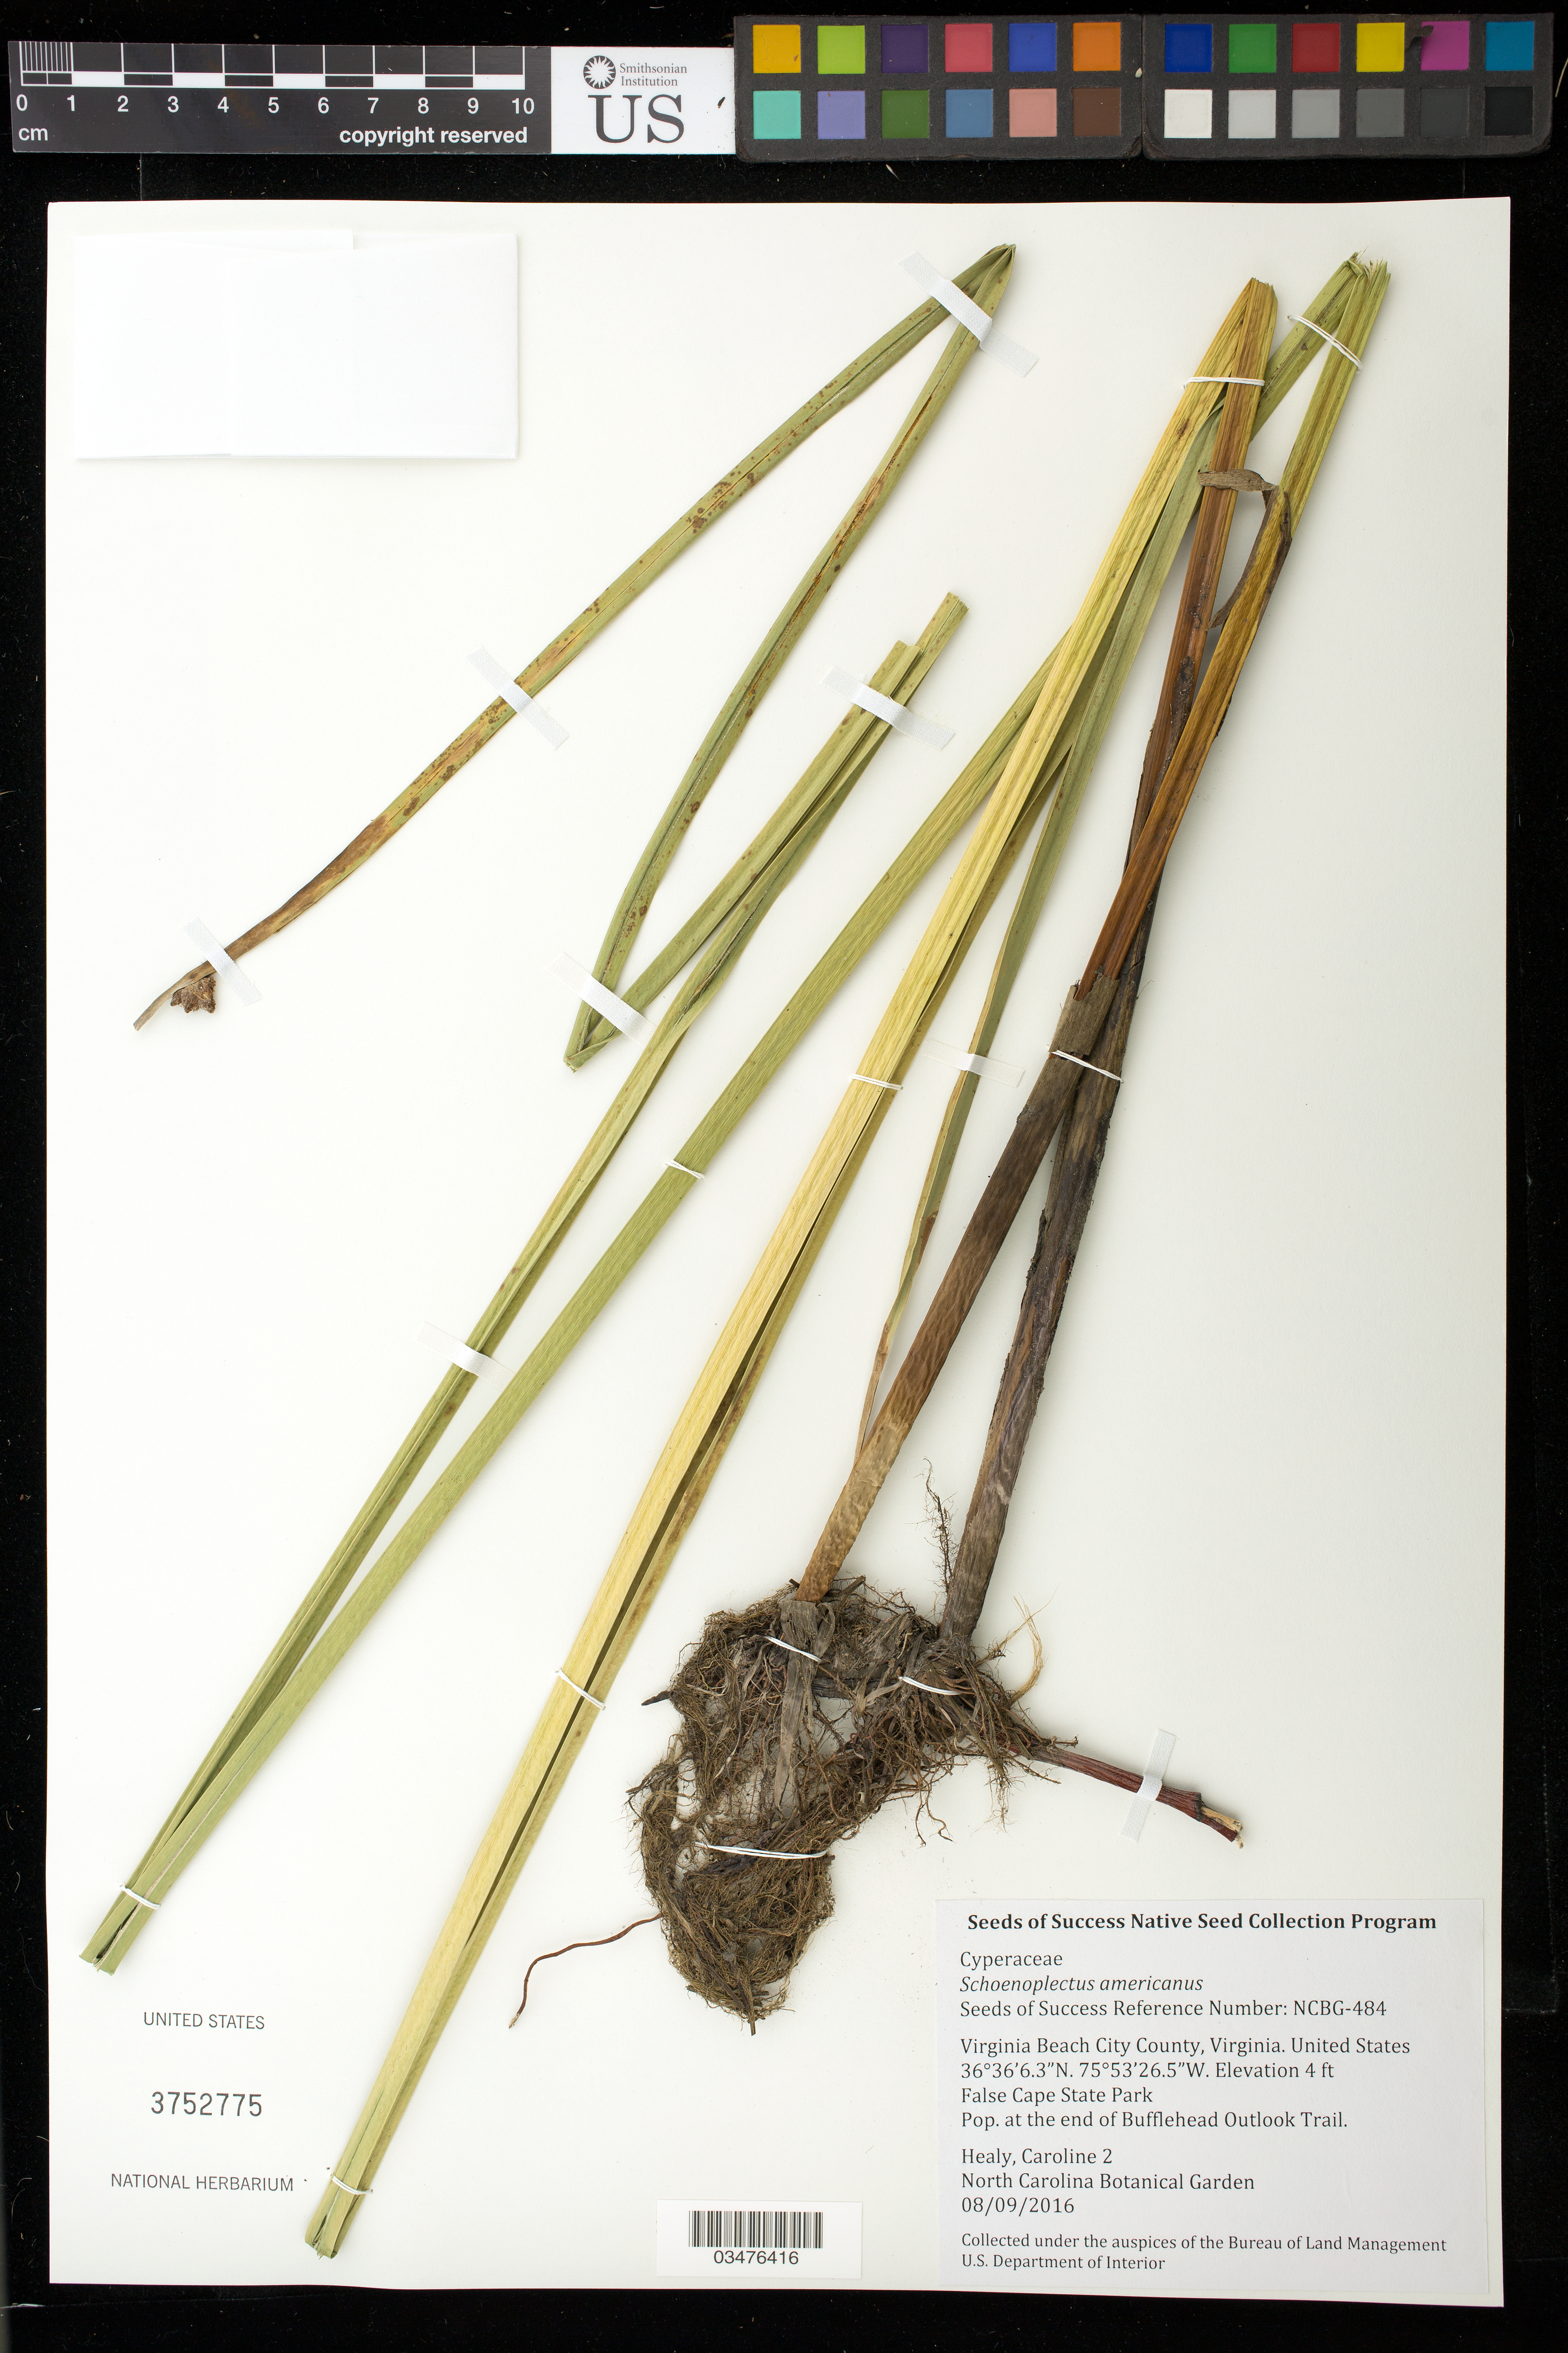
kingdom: Plantae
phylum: Tracheophyta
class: Liliopsida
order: Poales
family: Cyperaceae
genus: Schoenoplectus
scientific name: Schoenoplectus americanus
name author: (Pers.) Volkart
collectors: C. Healy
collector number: NCBG-484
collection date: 2016-08-09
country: United States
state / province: Virginia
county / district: City of Virginia Beach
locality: False Cape State Park, Bufflehead Overlook Trail.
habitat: Transitional tidal marsh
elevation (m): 1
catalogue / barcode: US 3752775